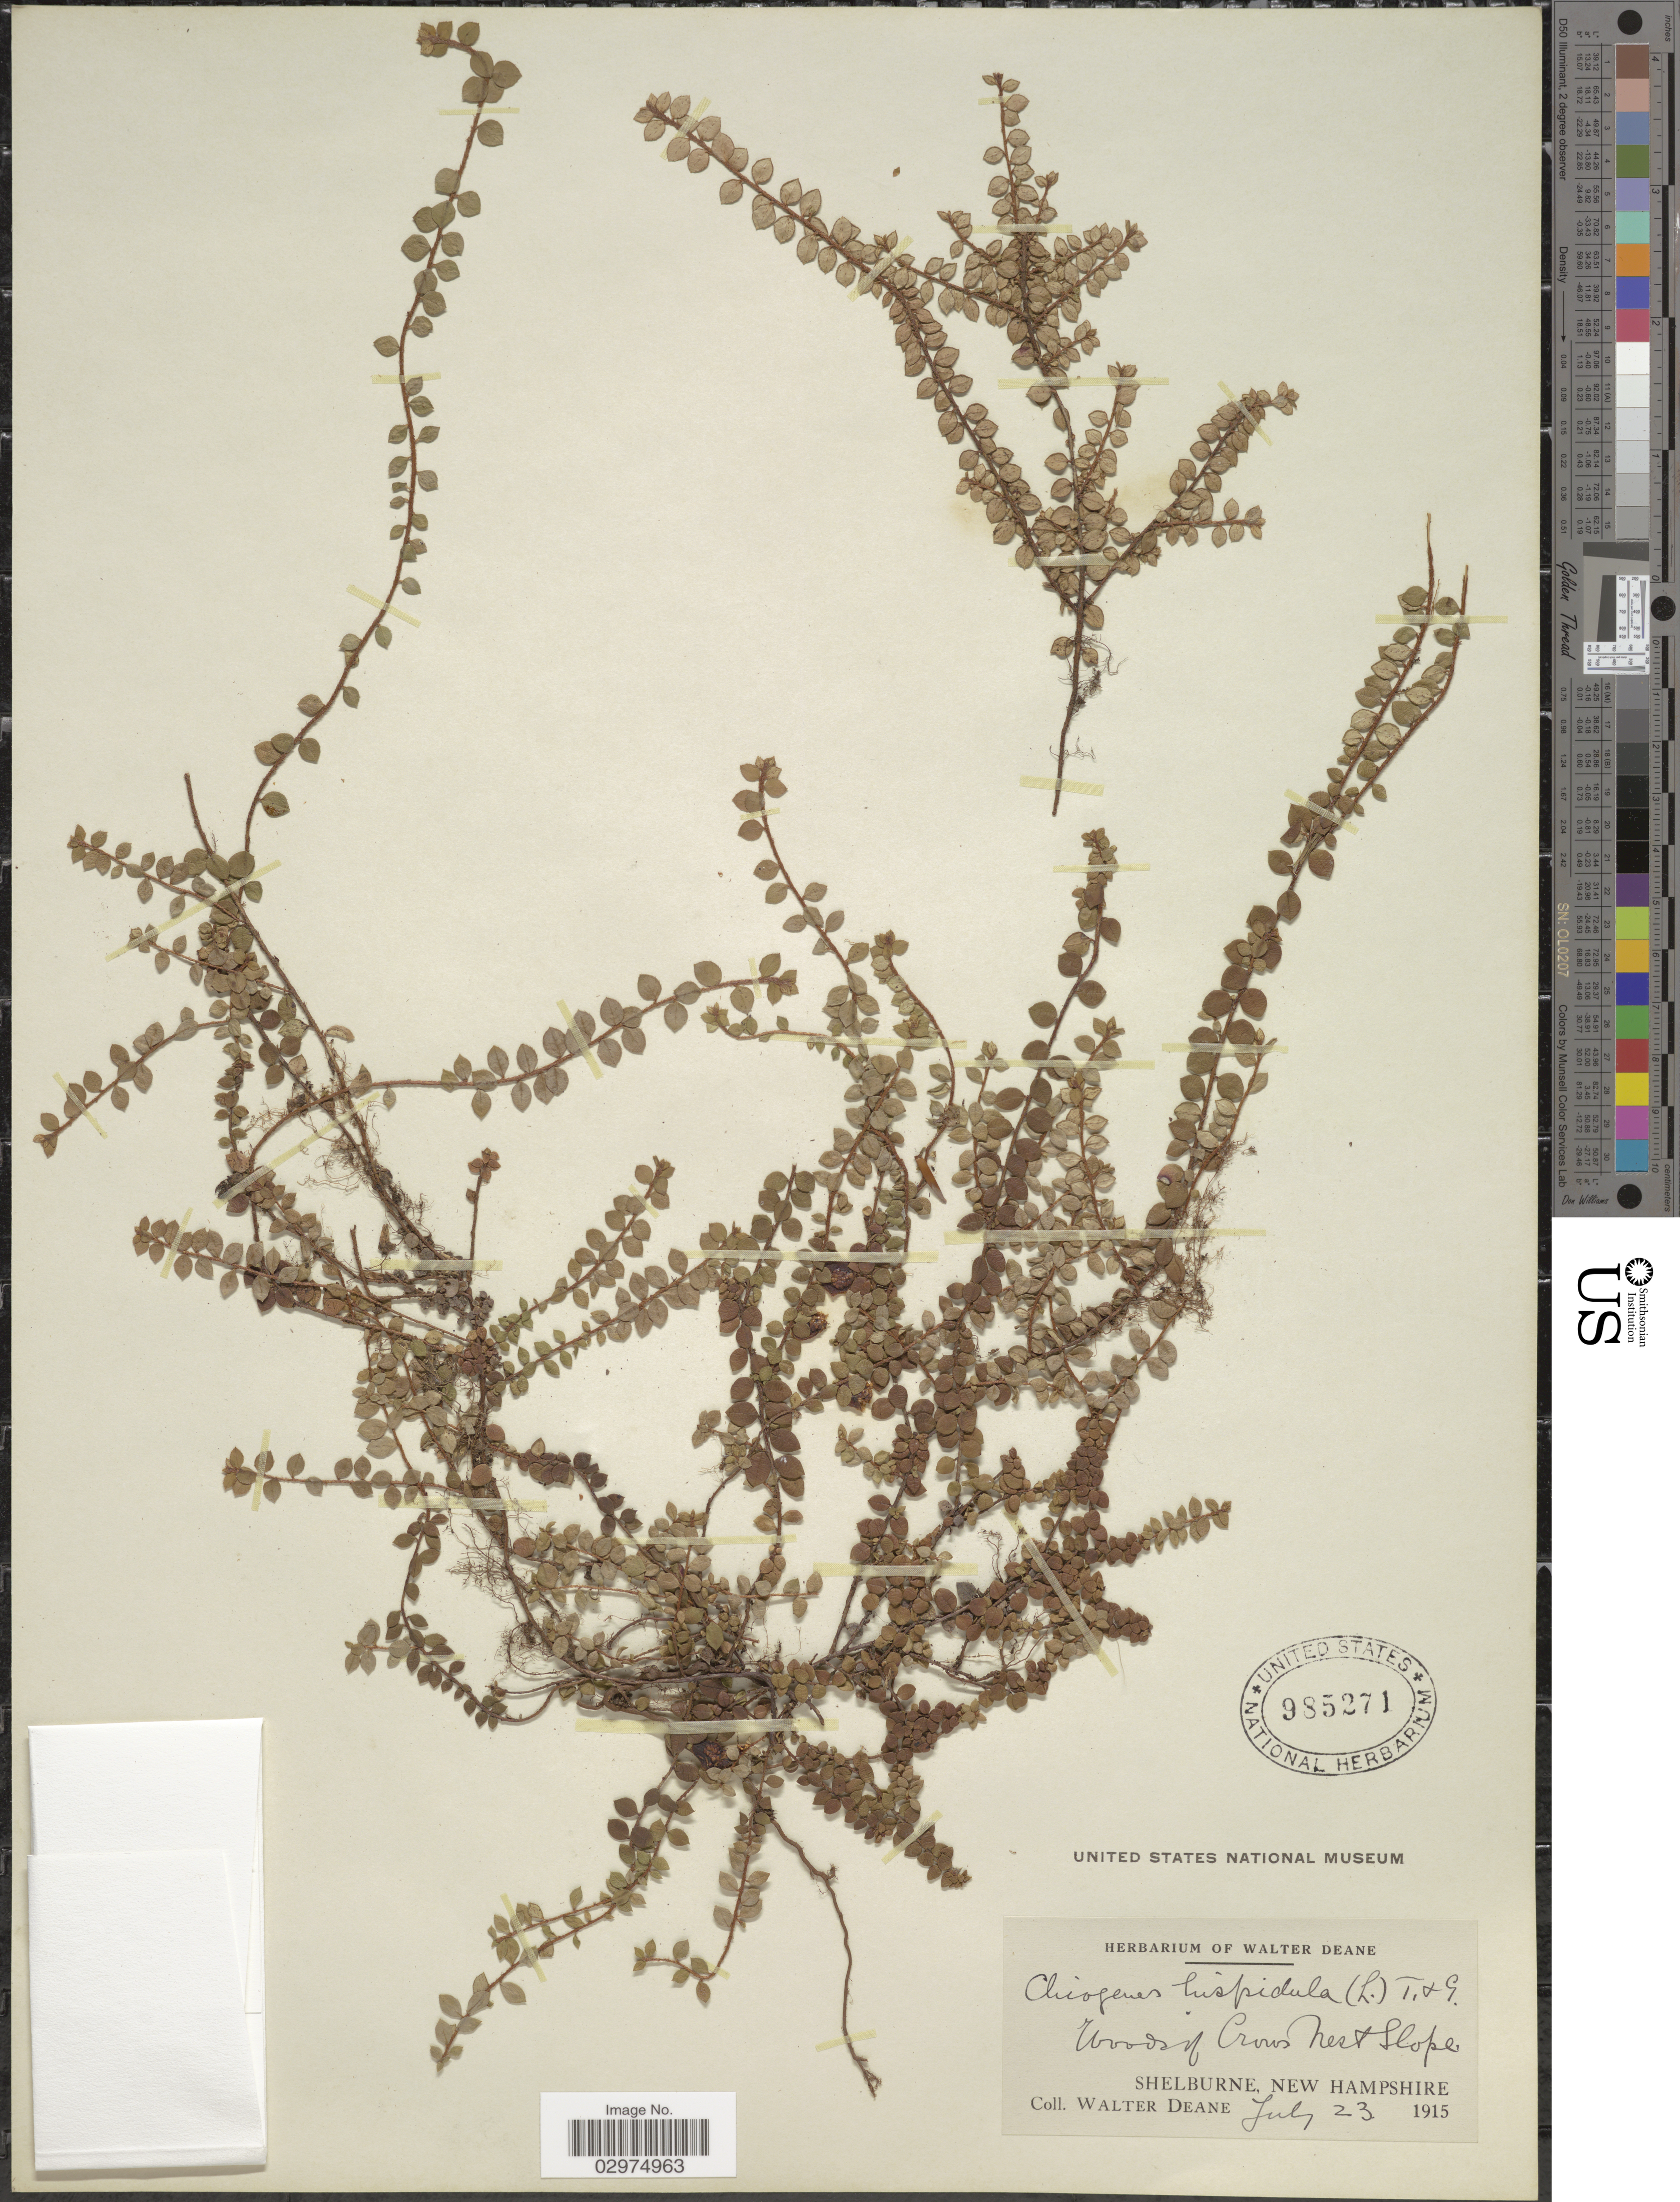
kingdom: Plantae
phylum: Tracheophyta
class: Magnoliopsida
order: Ericales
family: Ericaceae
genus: Gaultheria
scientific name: Gaultheria hispidula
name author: (L.) Muhl. ex Bigelow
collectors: W. Deane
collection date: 1915-07-23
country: United States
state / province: New Hampshire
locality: Woods of Crows Nest Slope. Shelburne.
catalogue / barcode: US 985271